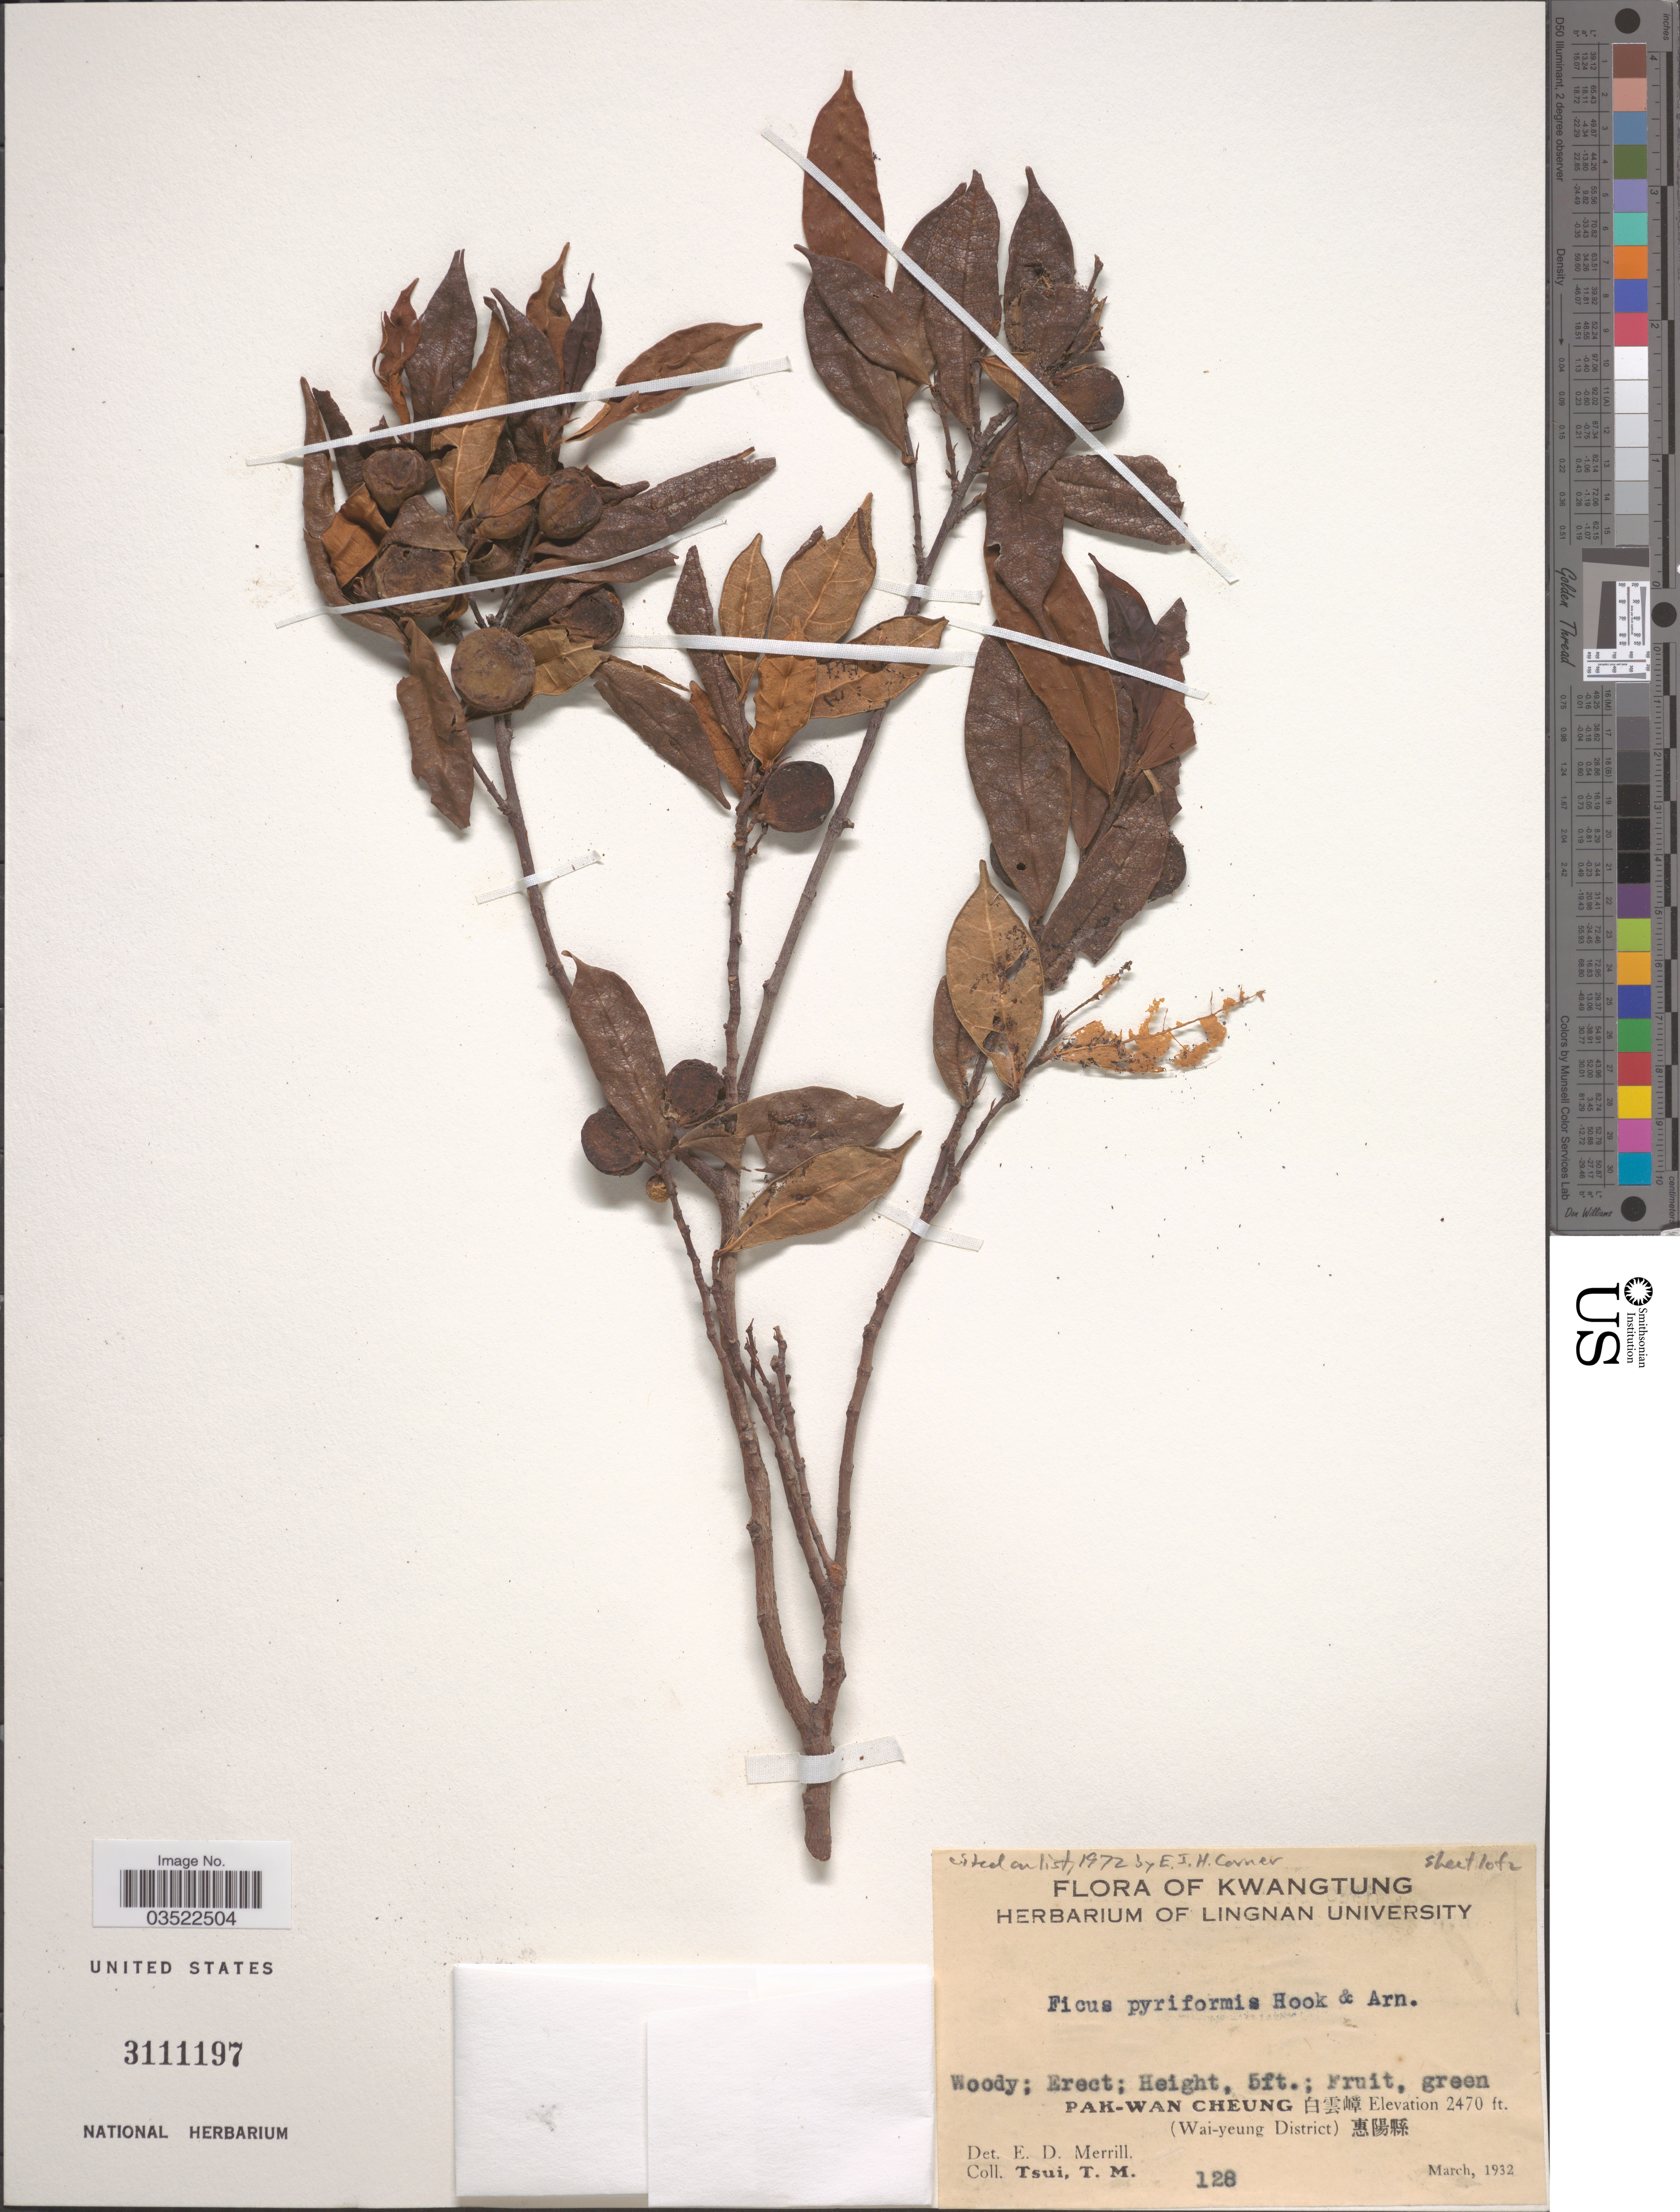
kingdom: Plantae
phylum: Tracheophyta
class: Magnoliopsida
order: Rosales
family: Moraceae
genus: Ficus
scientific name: Ficus pyriformis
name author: Hook. & Arn.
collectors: T. Tsui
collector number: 128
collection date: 1932-03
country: China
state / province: Guangdong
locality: Kwangtung. Pak-Wan Cheung X. (Wai-yeung District) X.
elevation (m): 753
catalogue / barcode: US 3111197